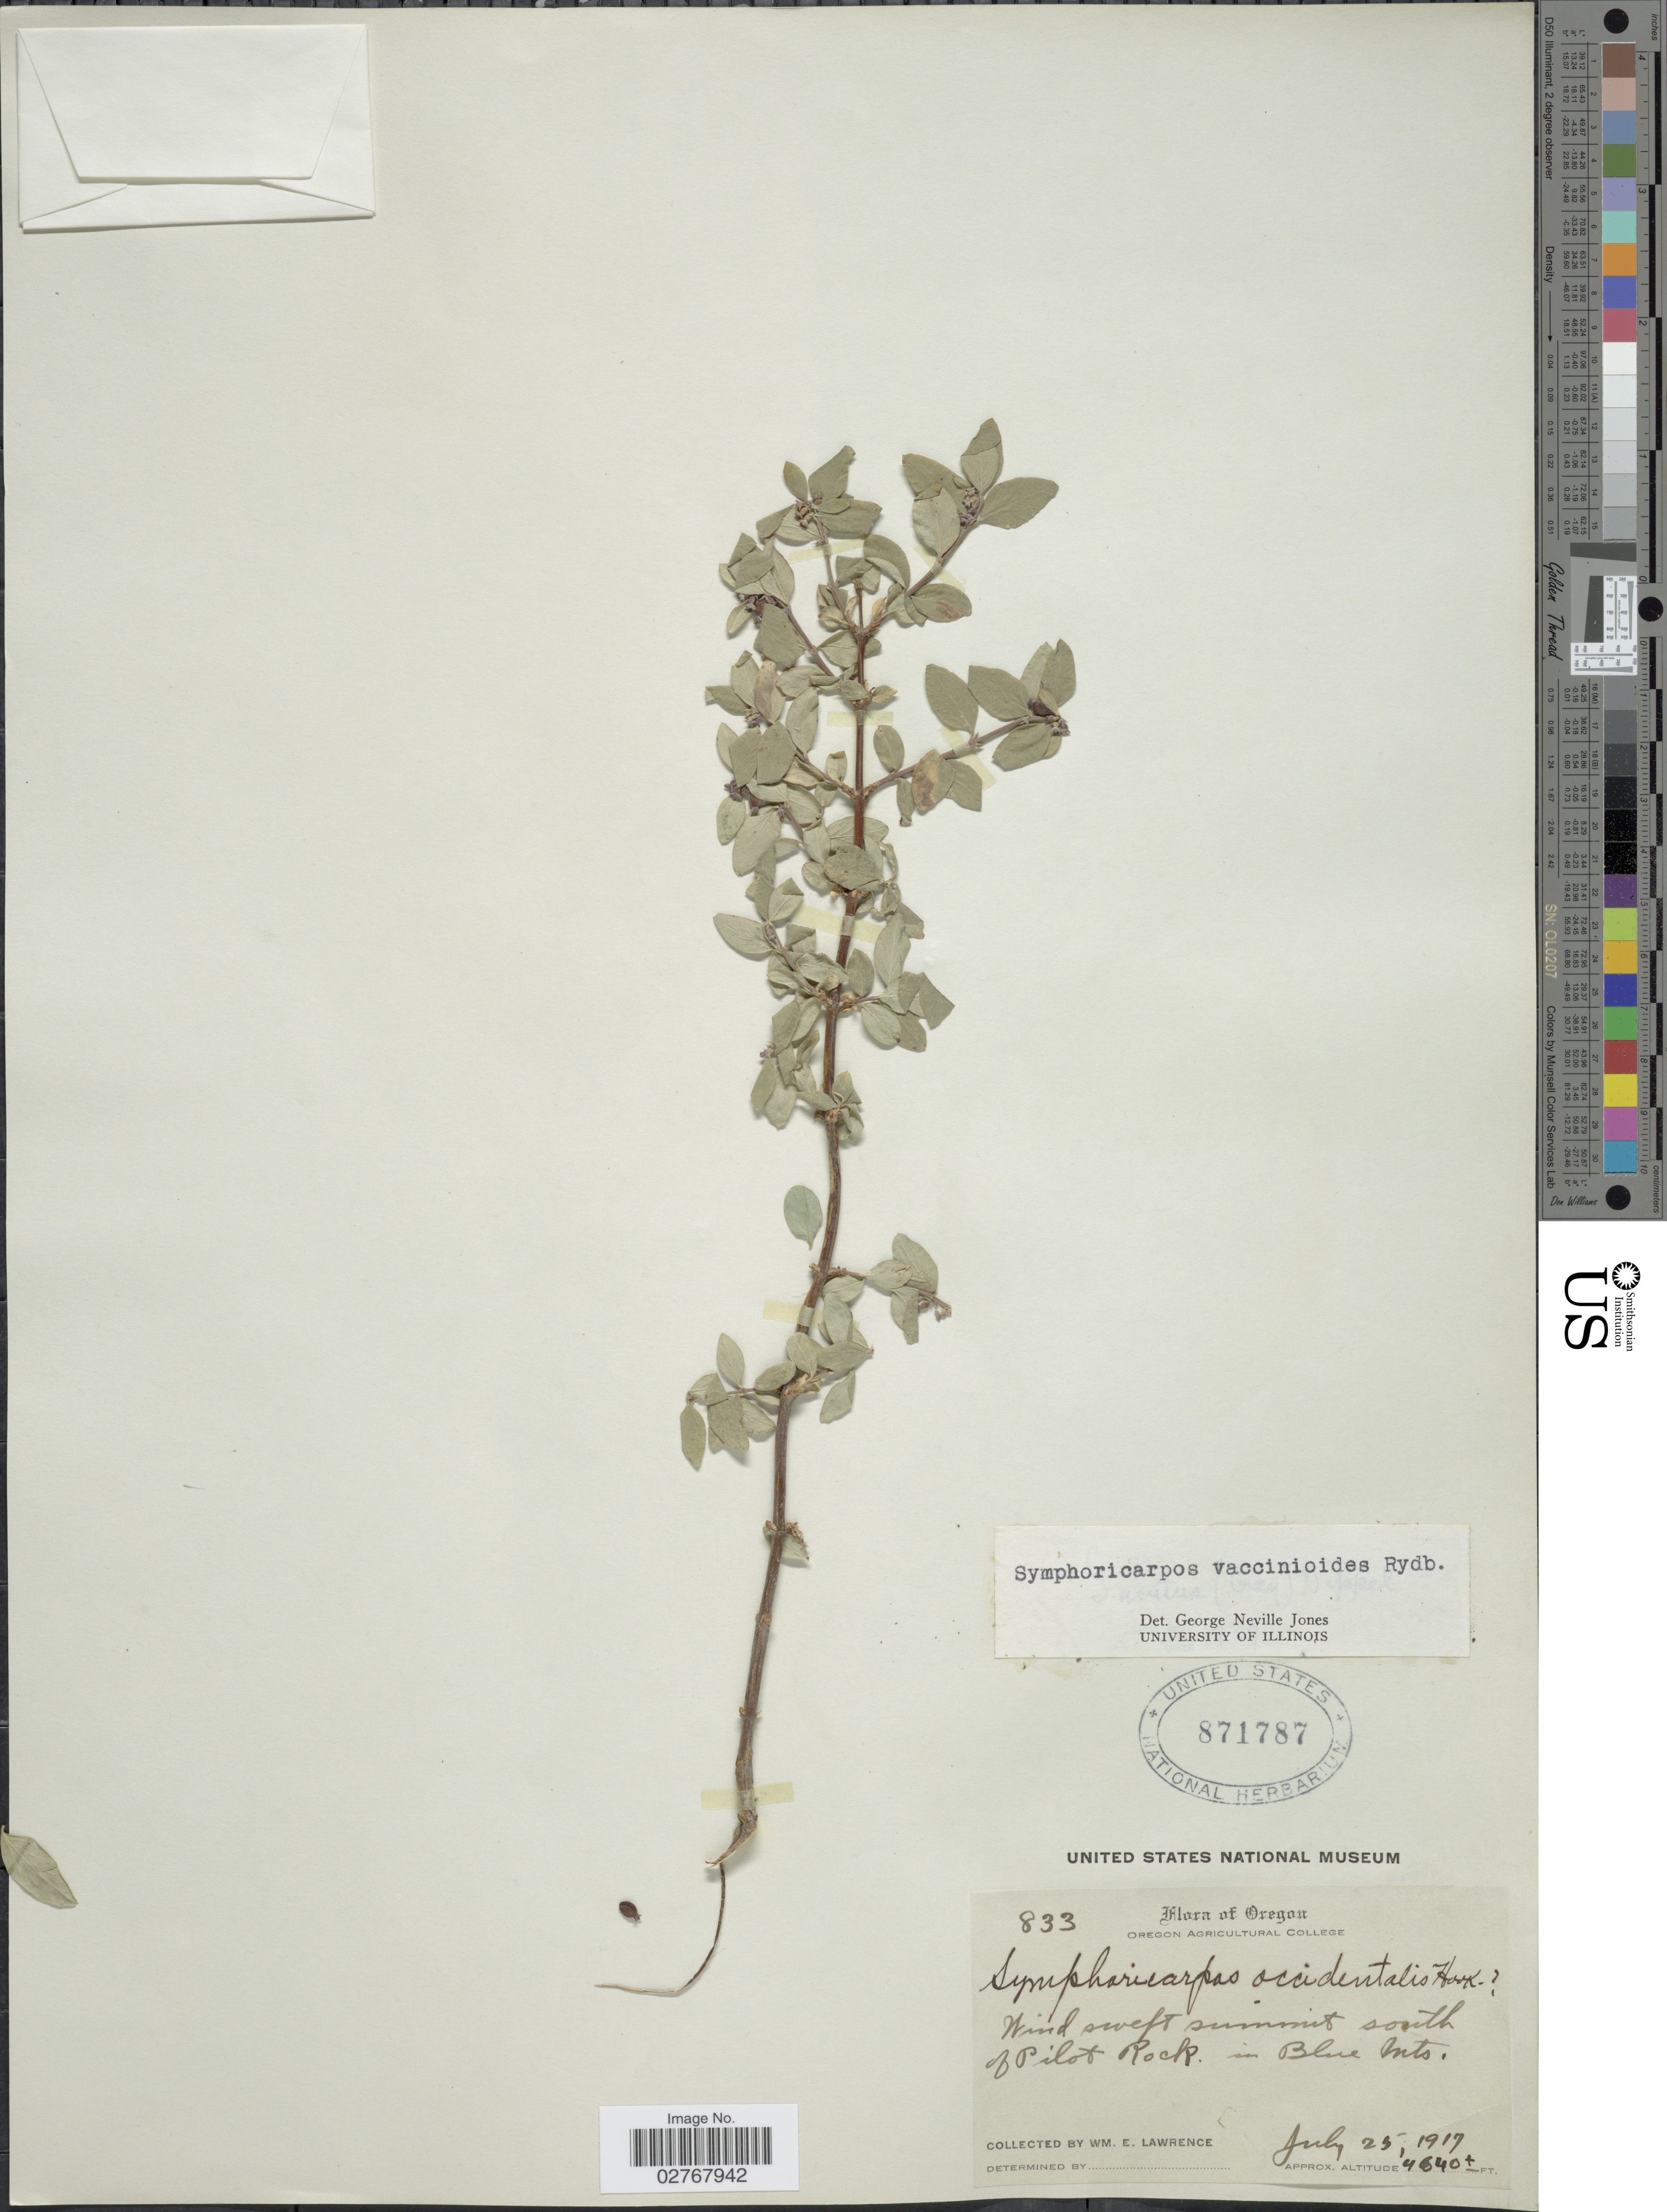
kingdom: Plantae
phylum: Tracheophyta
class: Magnoliopsida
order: Dipsacales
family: Caprifoliaceae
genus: Symphoricarpos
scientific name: Symphoricarpos vaccinioides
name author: Rydb.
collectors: W. Lawrence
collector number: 833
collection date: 1917-07-25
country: United States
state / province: Oregon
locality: Wind swept summit south of Pilot Rock in Blue Mts.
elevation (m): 1414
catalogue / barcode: US 871787